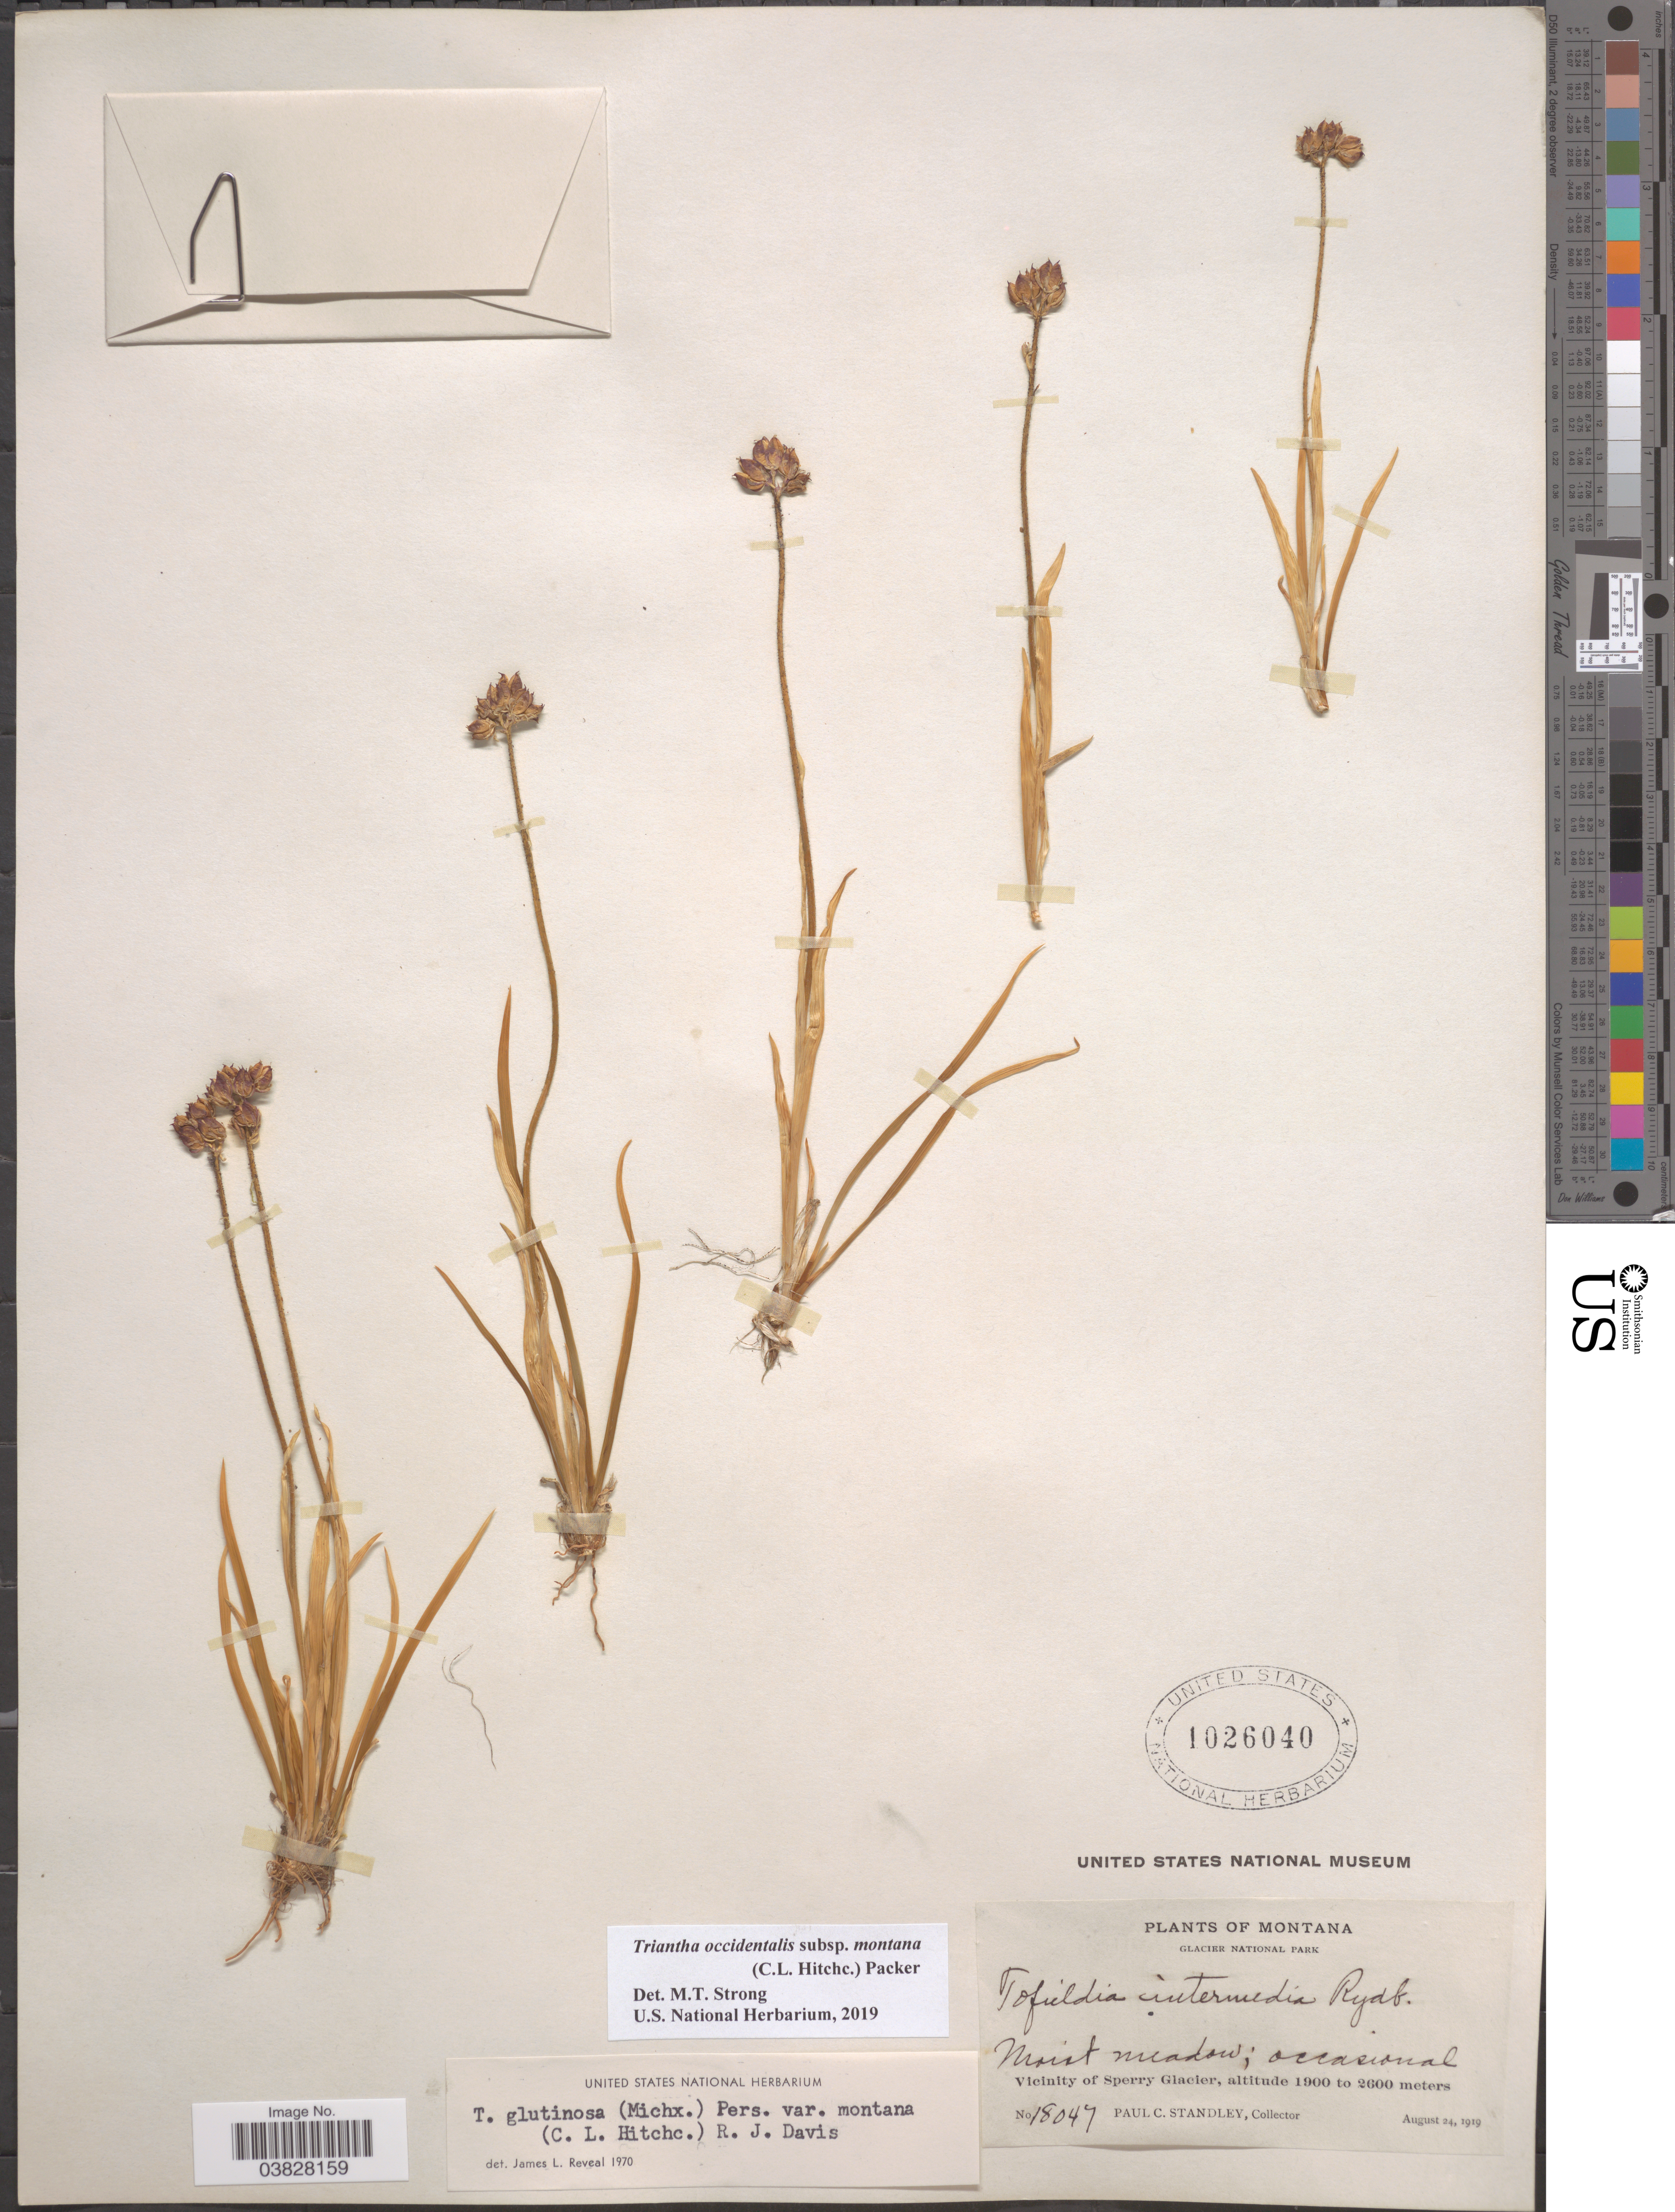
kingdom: Plantae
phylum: Tracheophyta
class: Liliopsida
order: Alismatales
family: Tofieldiaceae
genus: Triantha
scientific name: Triantha occidentalis subsp. montana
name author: (C.L. Hitchc.) Packer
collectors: P. C. Standley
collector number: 18047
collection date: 1919-08-24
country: United States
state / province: Montana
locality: Glacier National Park. Vicinity of Sperry Glacier.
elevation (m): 1900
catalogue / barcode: US 1026040